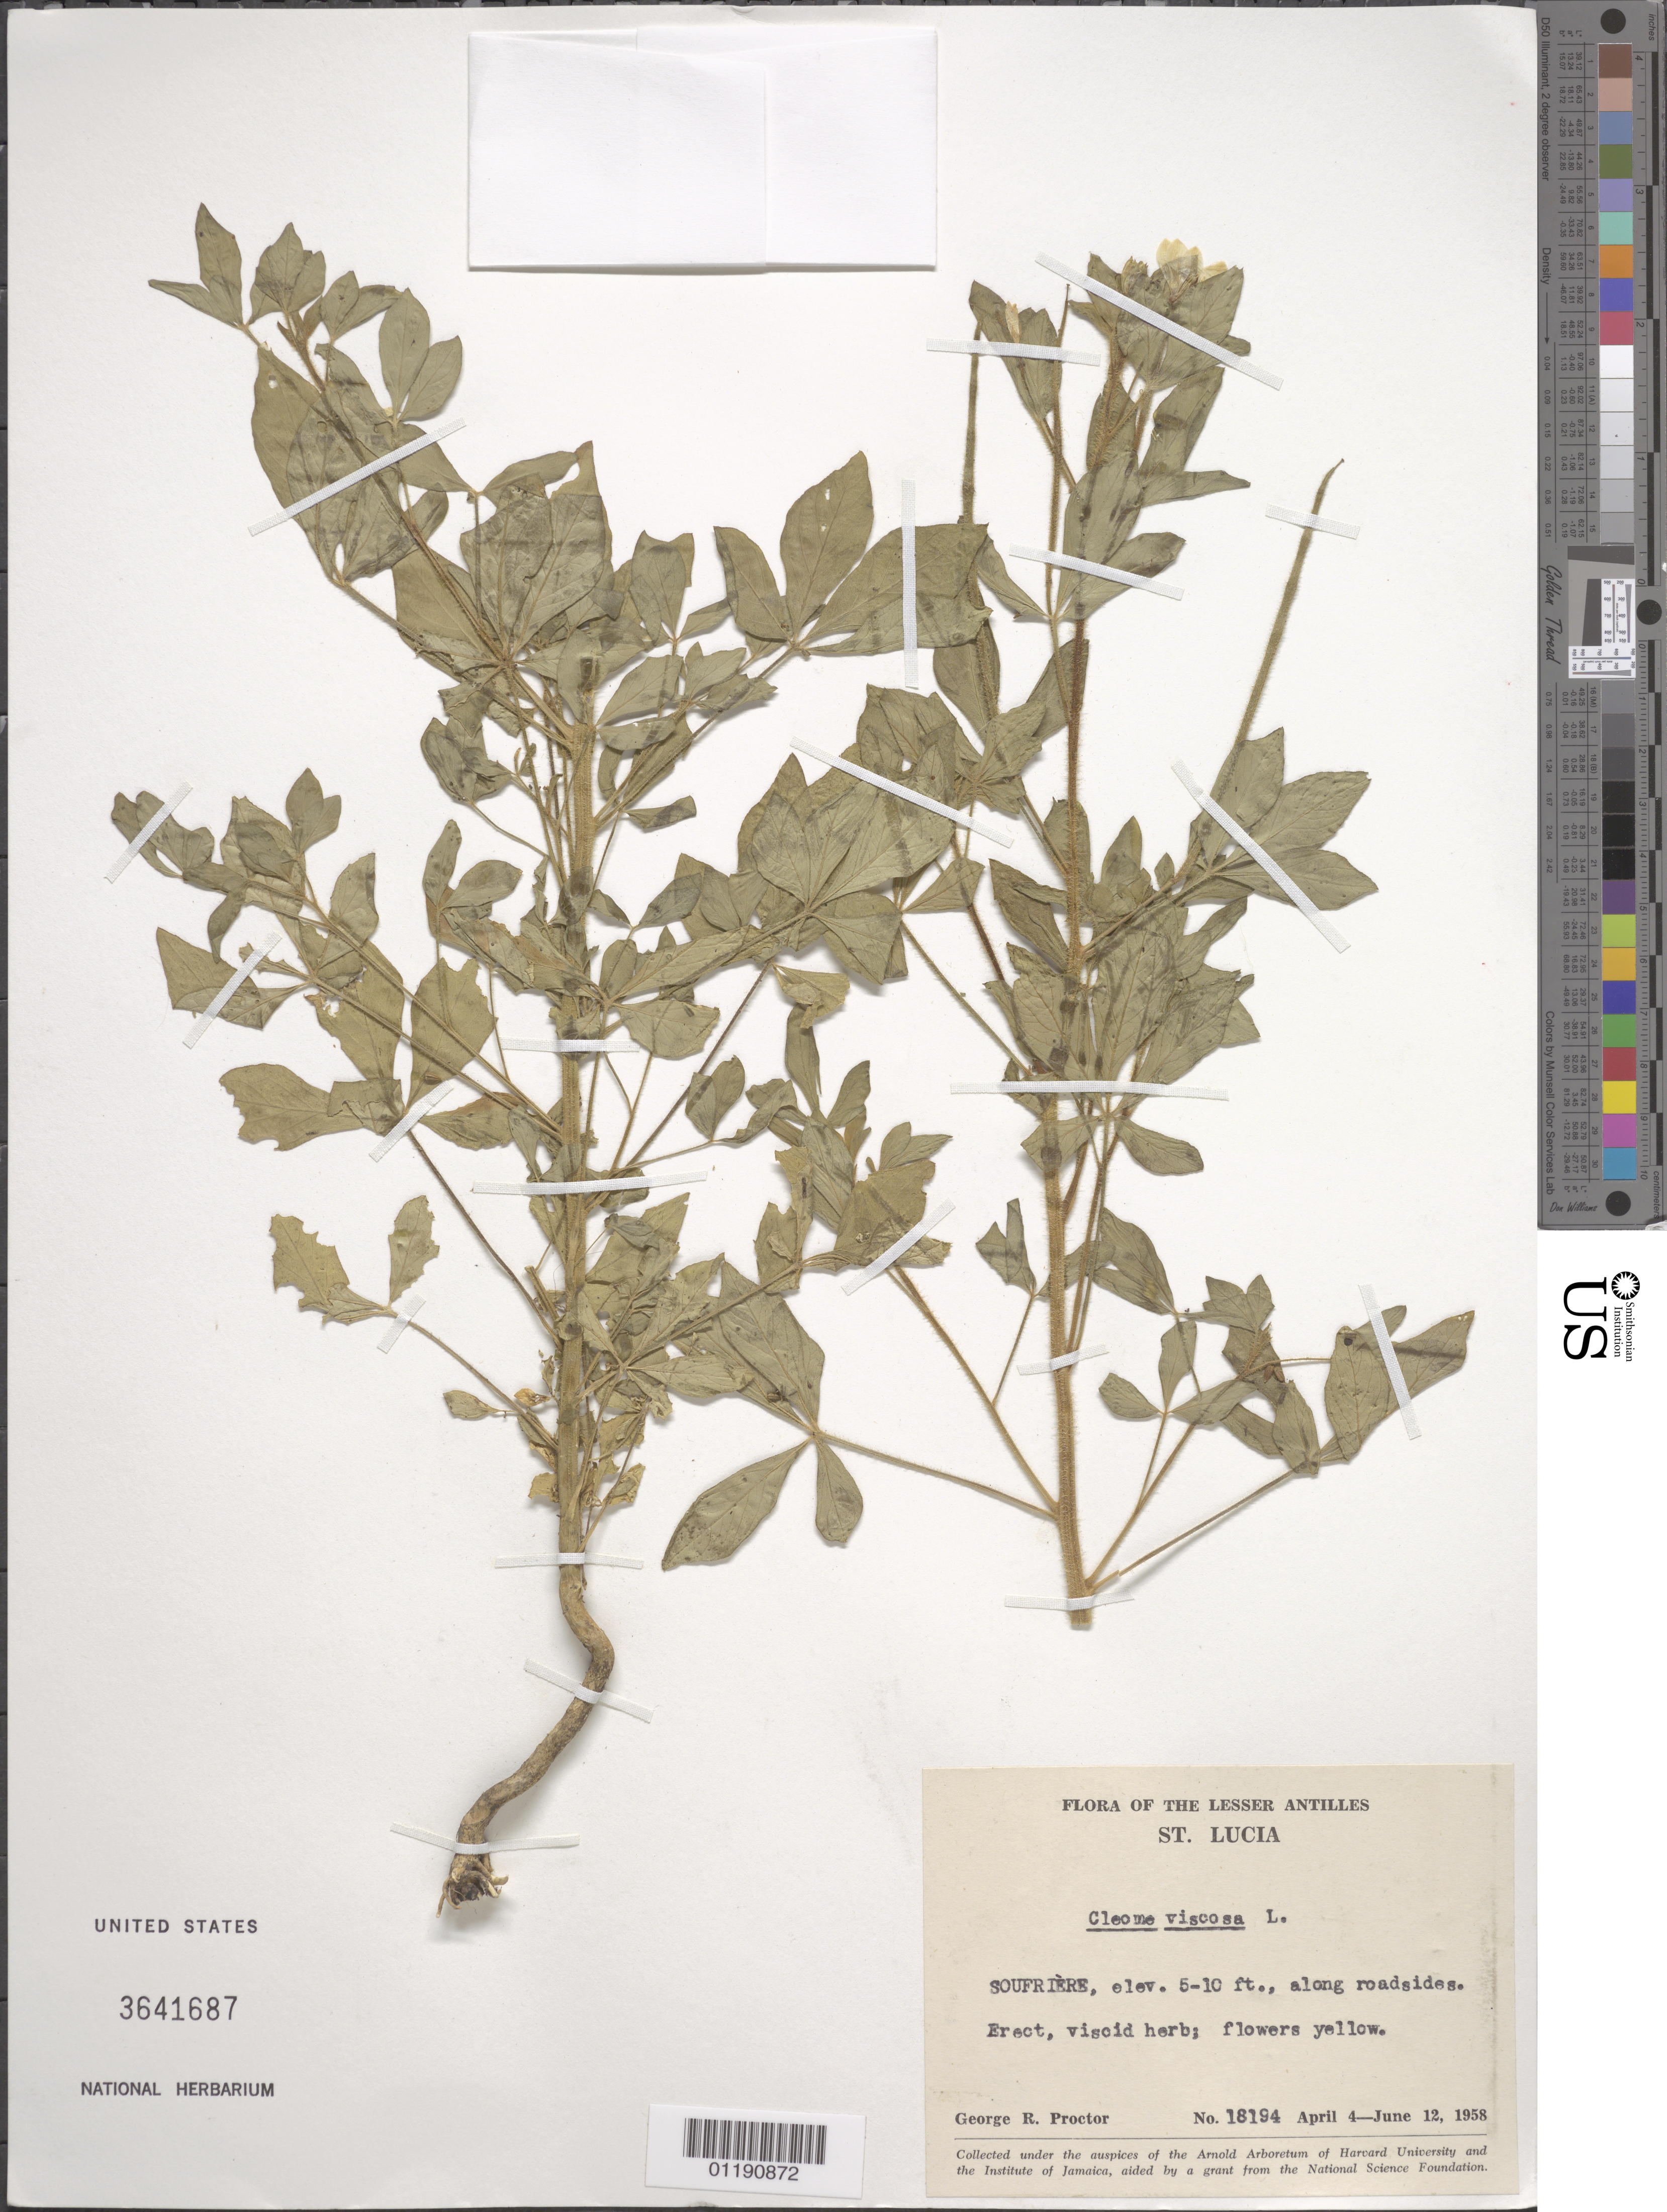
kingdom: Plantae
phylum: Tracheophyta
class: Magnoliopsida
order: Brassicales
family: Cleomaceae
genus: Arivela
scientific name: Arivela viscosa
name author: (L.) Raf.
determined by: Strong, M. T., (US), Smithsonian Institution - National Museum of Natural History (UNITED STATES)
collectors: G. R. Proctor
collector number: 18194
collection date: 1958-04-04/1958-06-12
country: St. Lucia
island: Saint Lucia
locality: Soufrière, along roadsides.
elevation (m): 2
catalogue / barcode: US 3641687